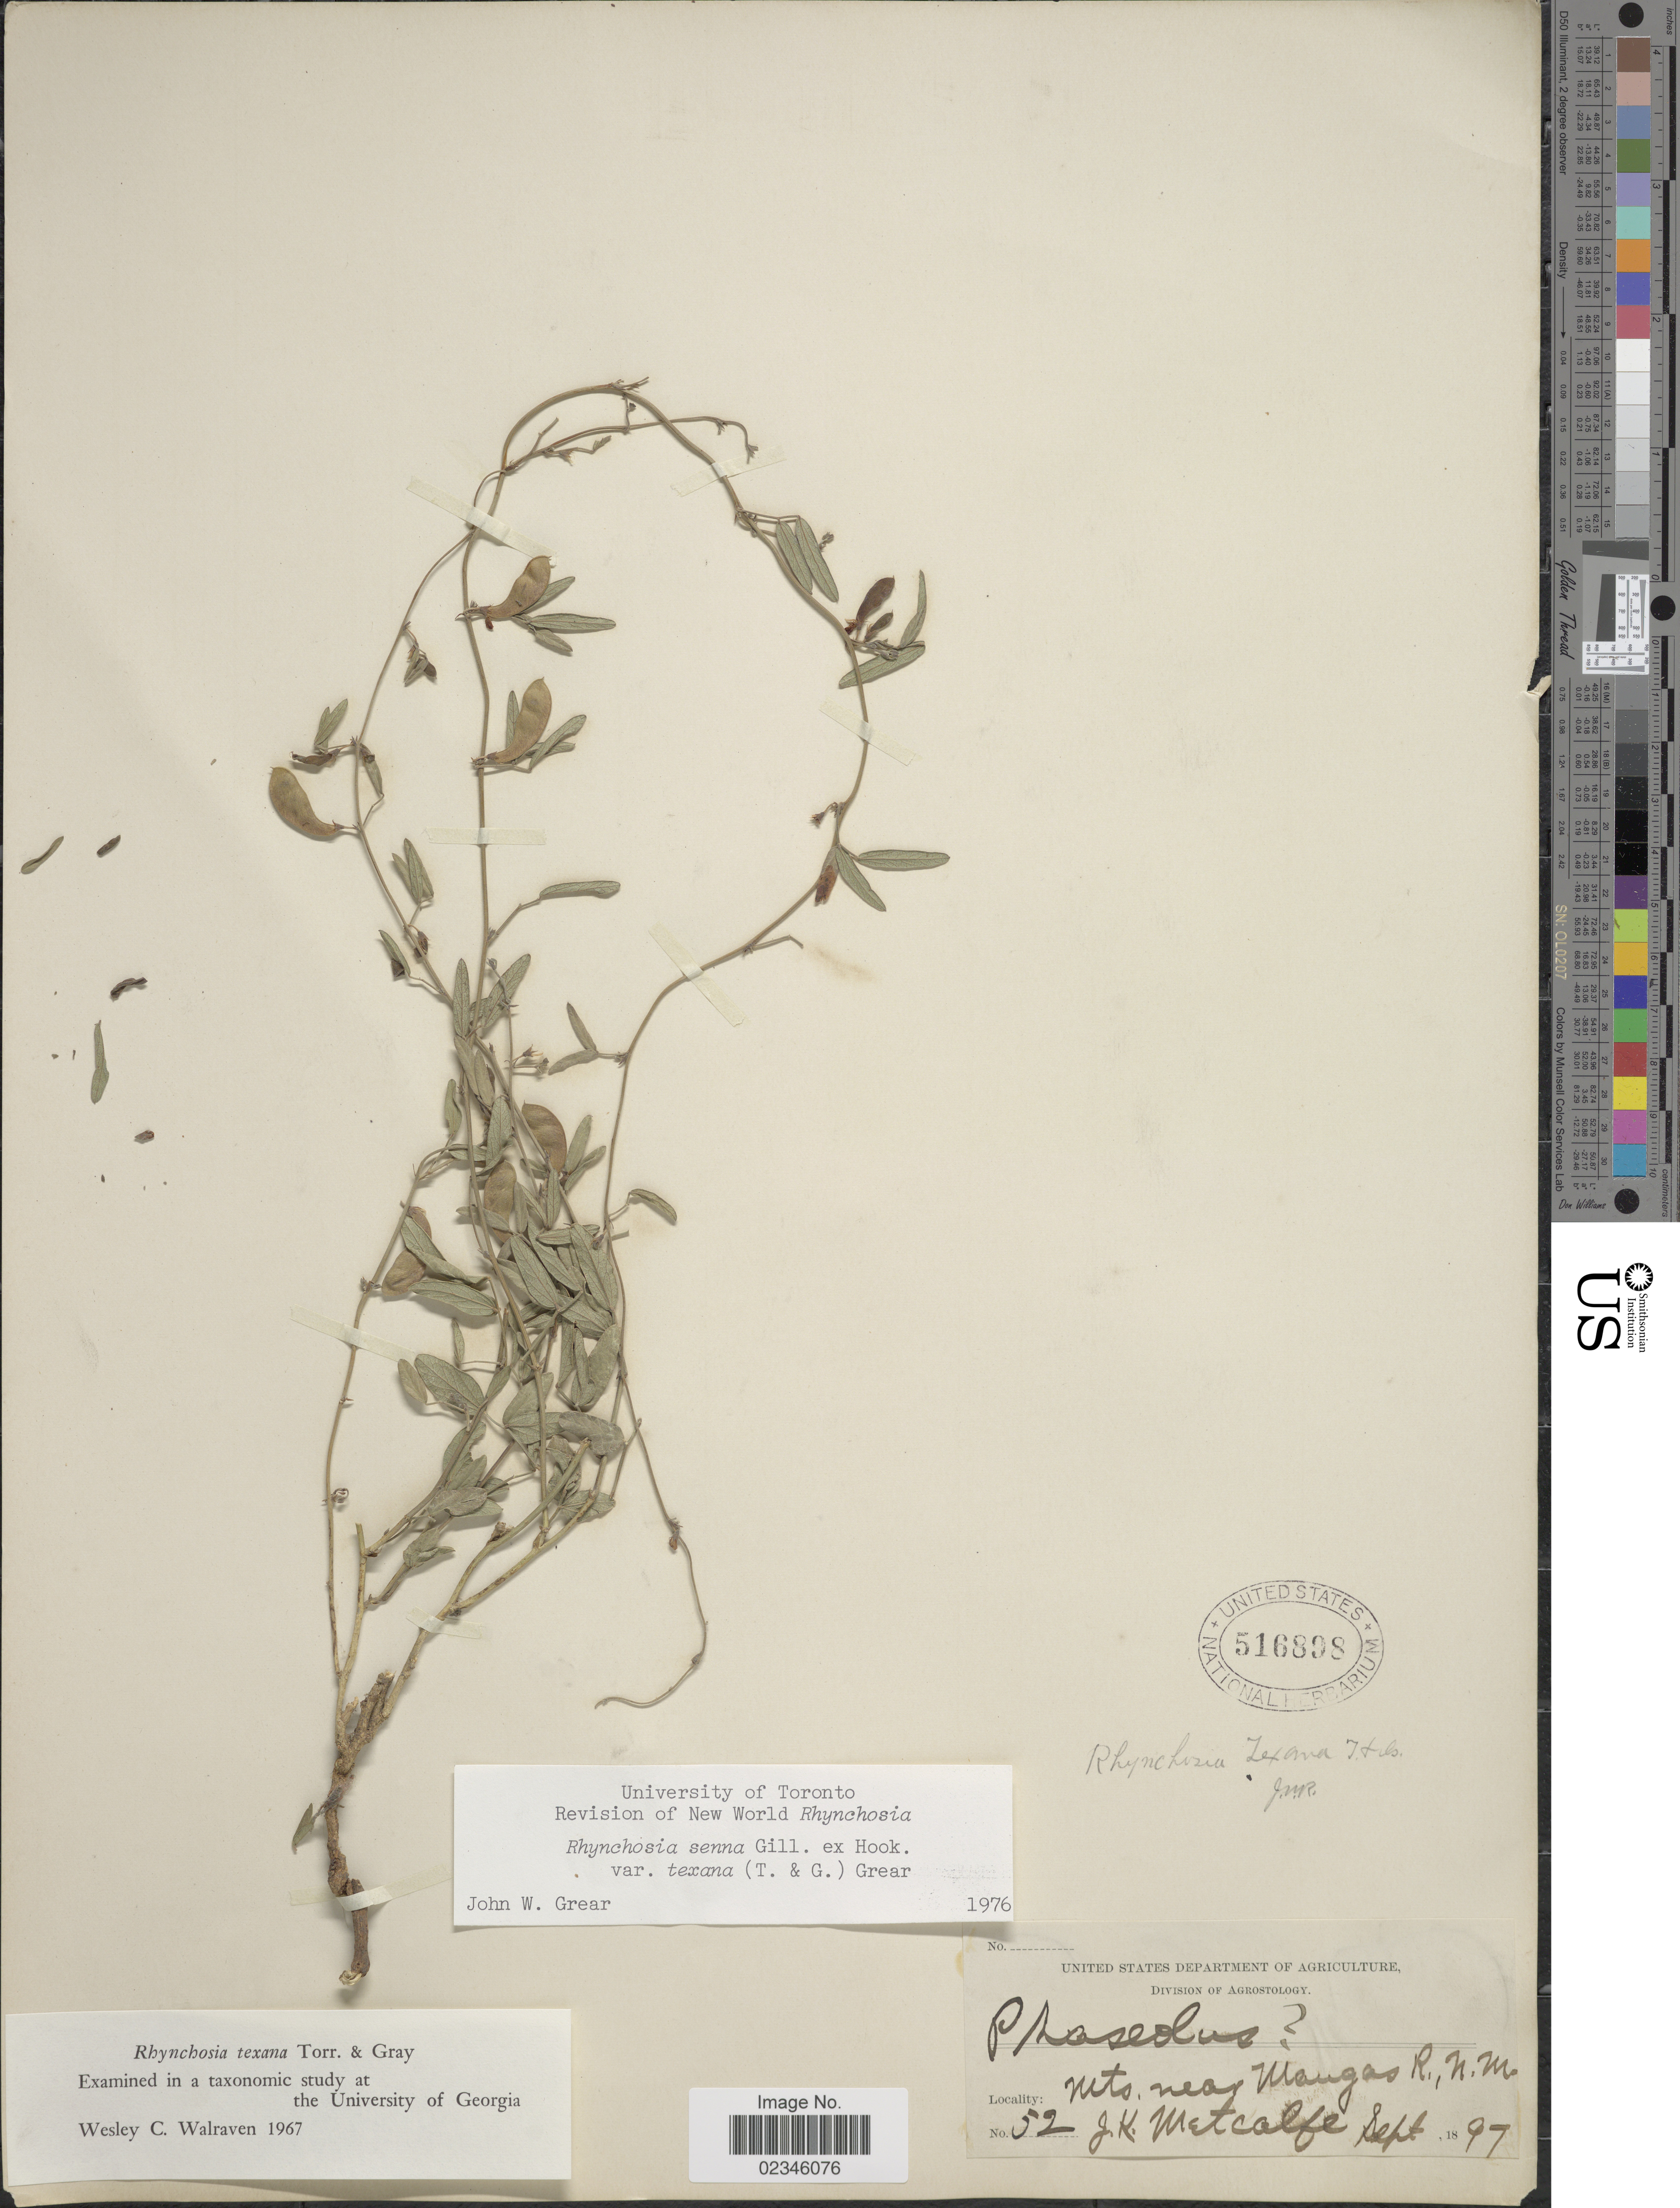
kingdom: Plantae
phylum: Tracheophyta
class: Magnoliopsida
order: Fabales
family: Fabaceae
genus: Rhynchosia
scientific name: Rhynchosia senna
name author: Gillies ex Hook.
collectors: J. Metcalfe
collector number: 52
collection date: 1897-09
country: United States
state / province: New Mexico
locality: Mts. near Mangas R.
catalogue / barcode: US 516898